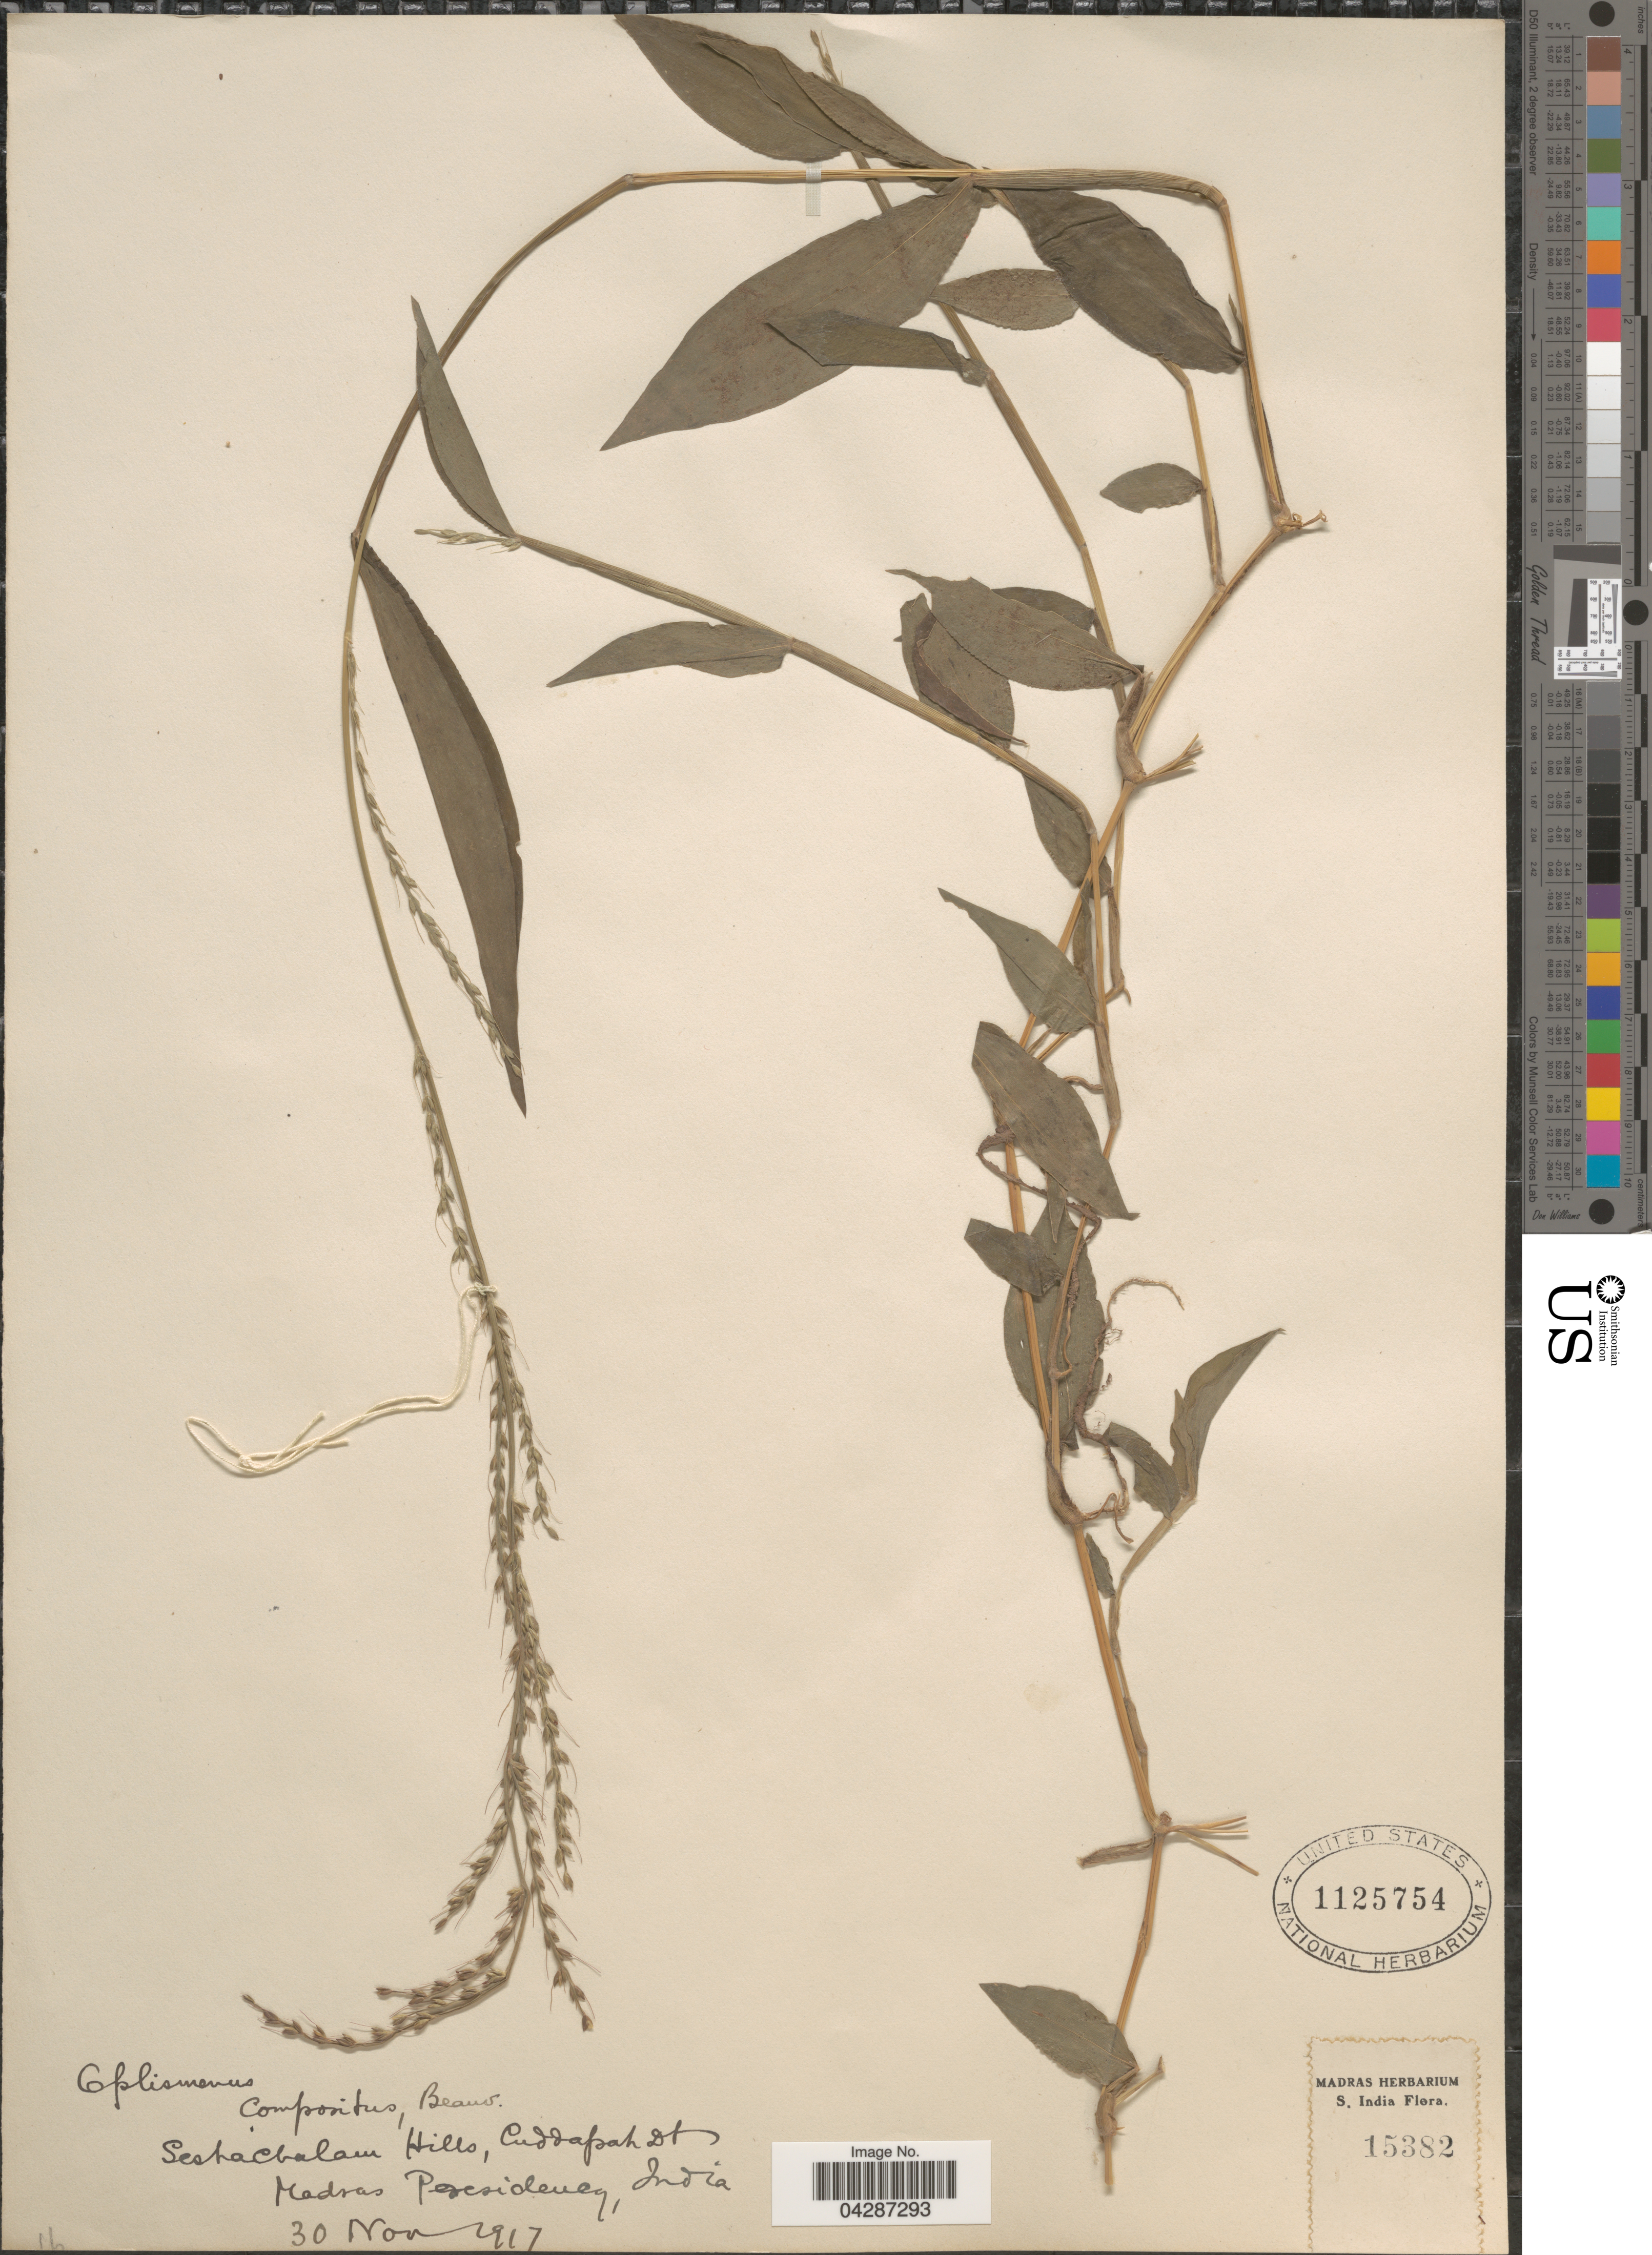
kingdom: Plantae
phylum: Tracheophyta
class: Liliopsida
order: Poales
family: Poaceae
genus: Oplismenus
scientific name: Oplismenus compositus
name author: (L.) P. Beauv.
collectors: Ex herb. Madras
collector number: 15382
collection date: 1917-11-30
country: India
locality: S. India. Seshachalam Hills, Cuddapah Dt. Madras Presidency.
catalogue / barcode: US 1125754